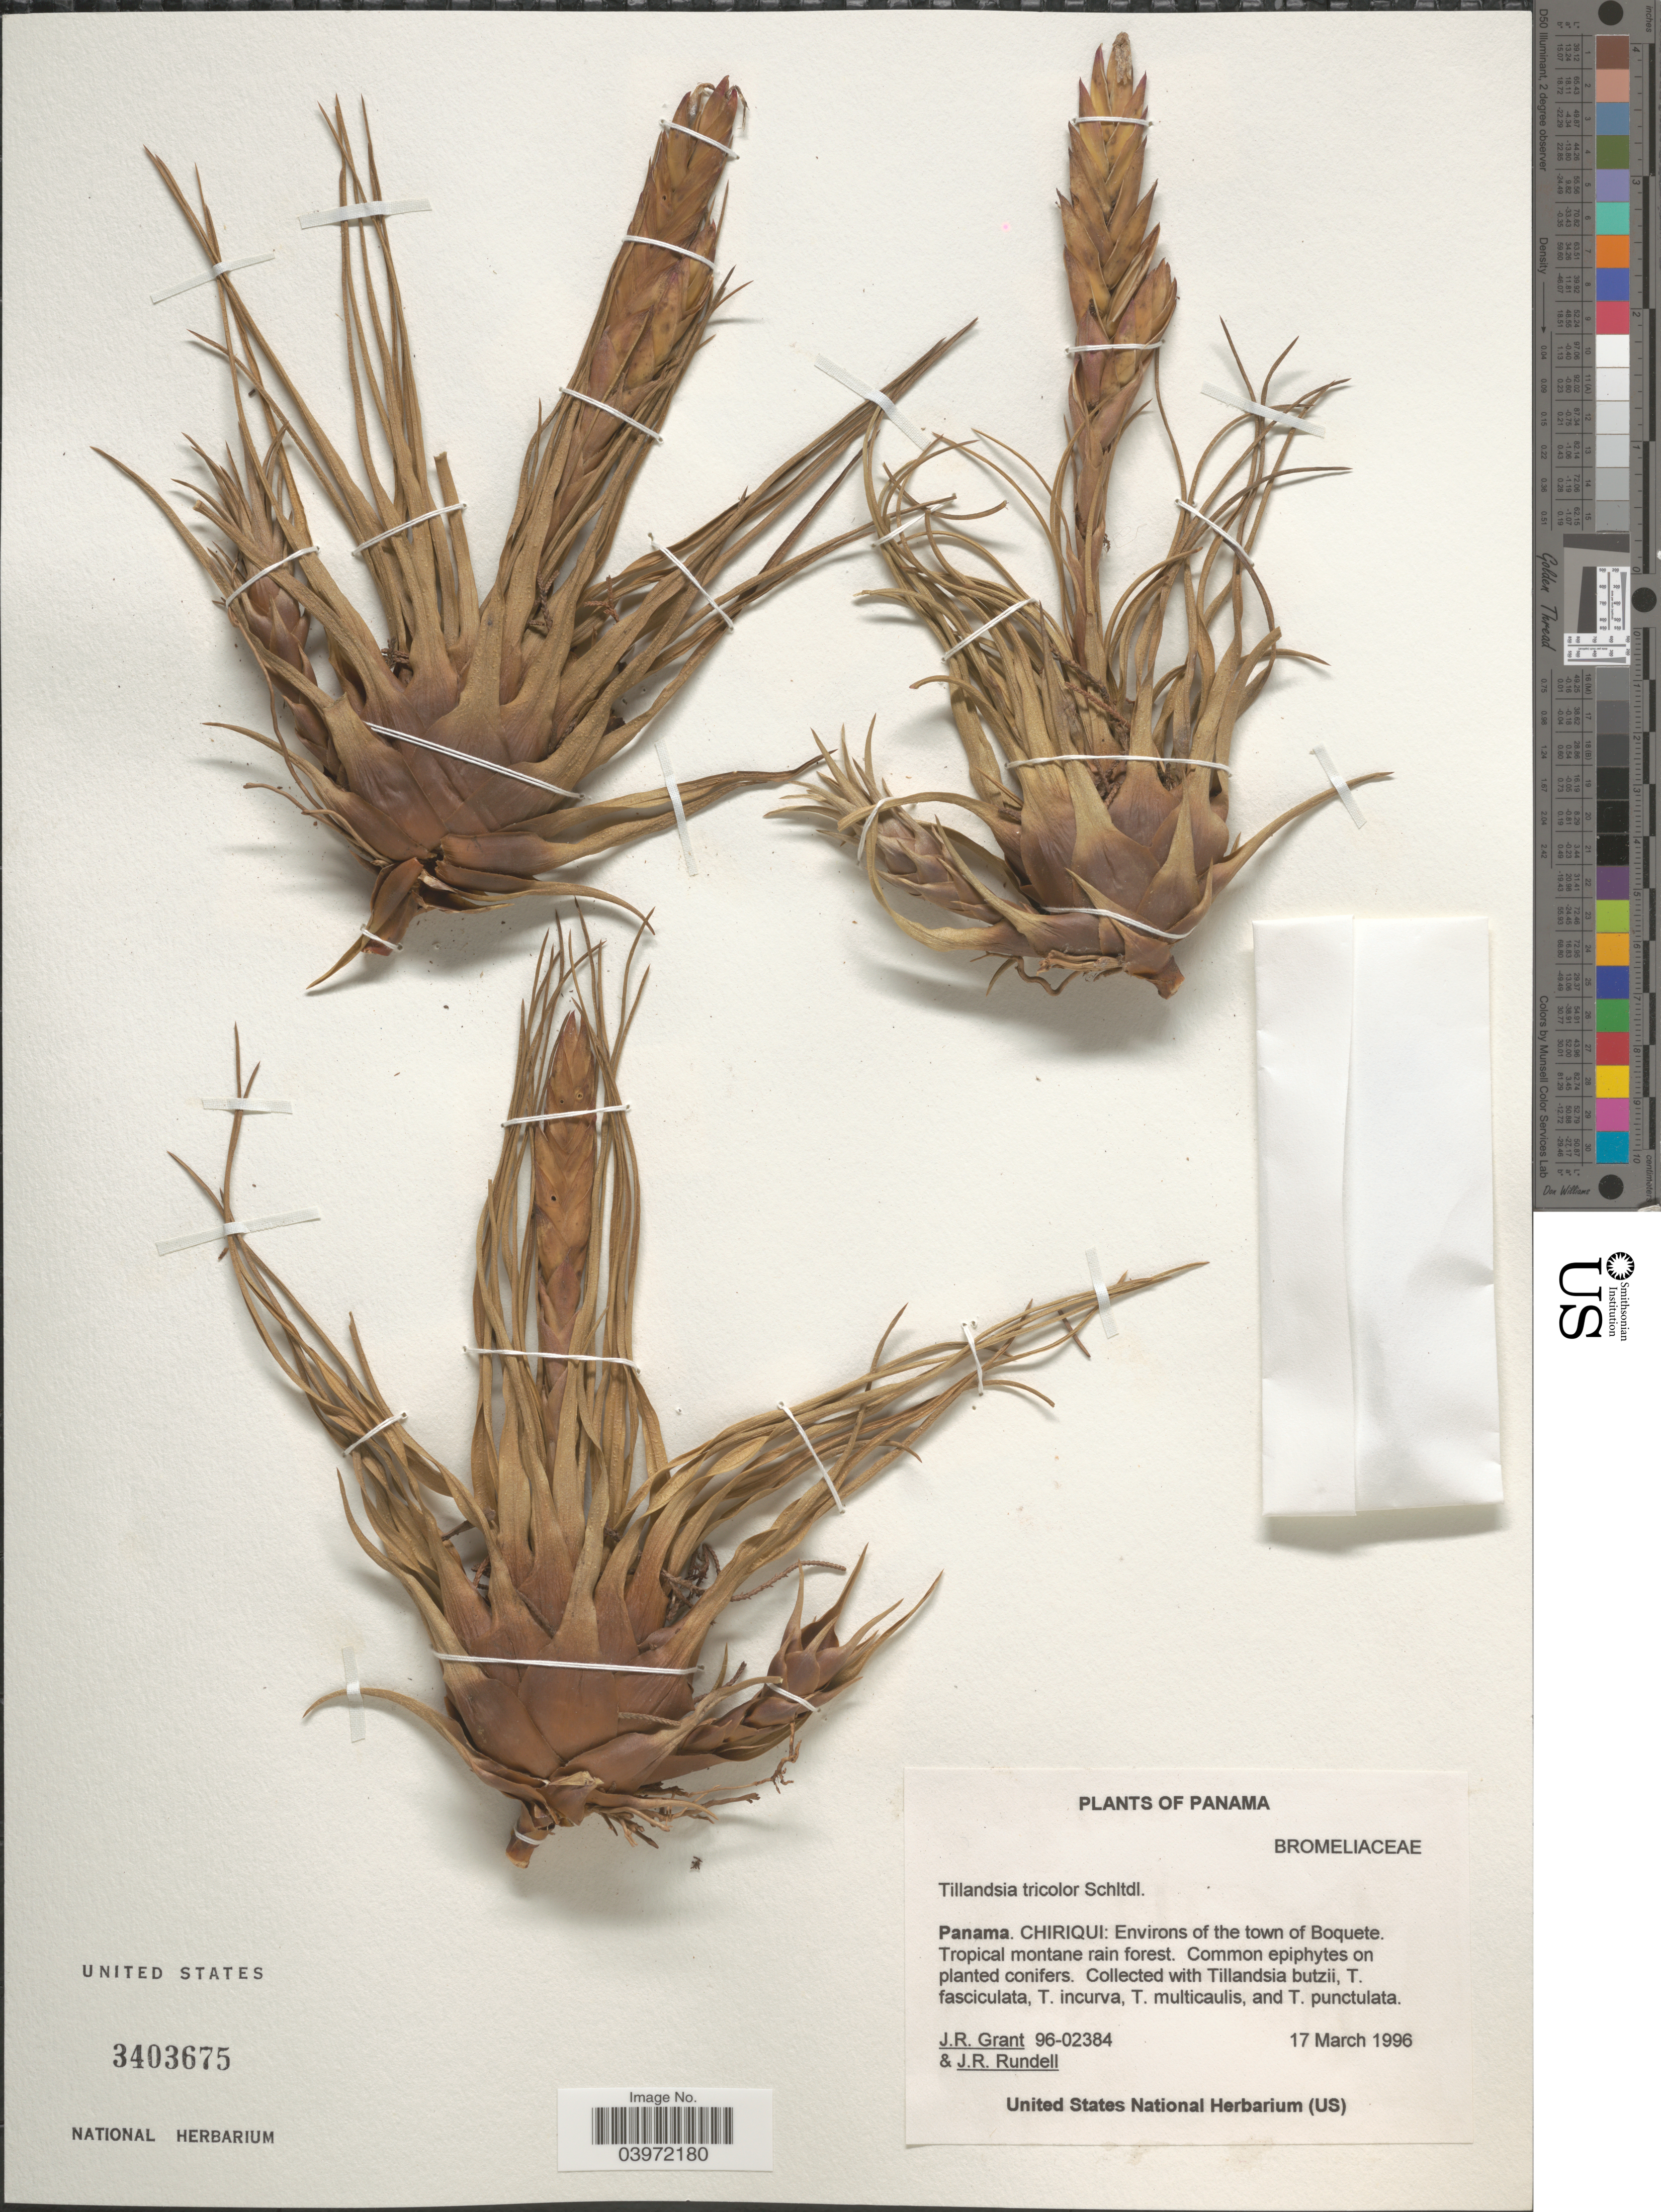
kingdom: Plantae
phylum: Tracheophyta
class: Liliopsida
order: Poales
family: Bromeliaceae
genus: Tillandsia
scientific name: Tillandsia tricolor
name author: Schltdl. & Cham.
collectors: J. Grant & J. R. Rundell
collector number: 96-02384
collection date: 1996-03-17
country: Panama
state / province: Chiriqui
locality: Environs of the town of Boquete. Tropical montane rain forest.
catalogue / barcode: US 3403675